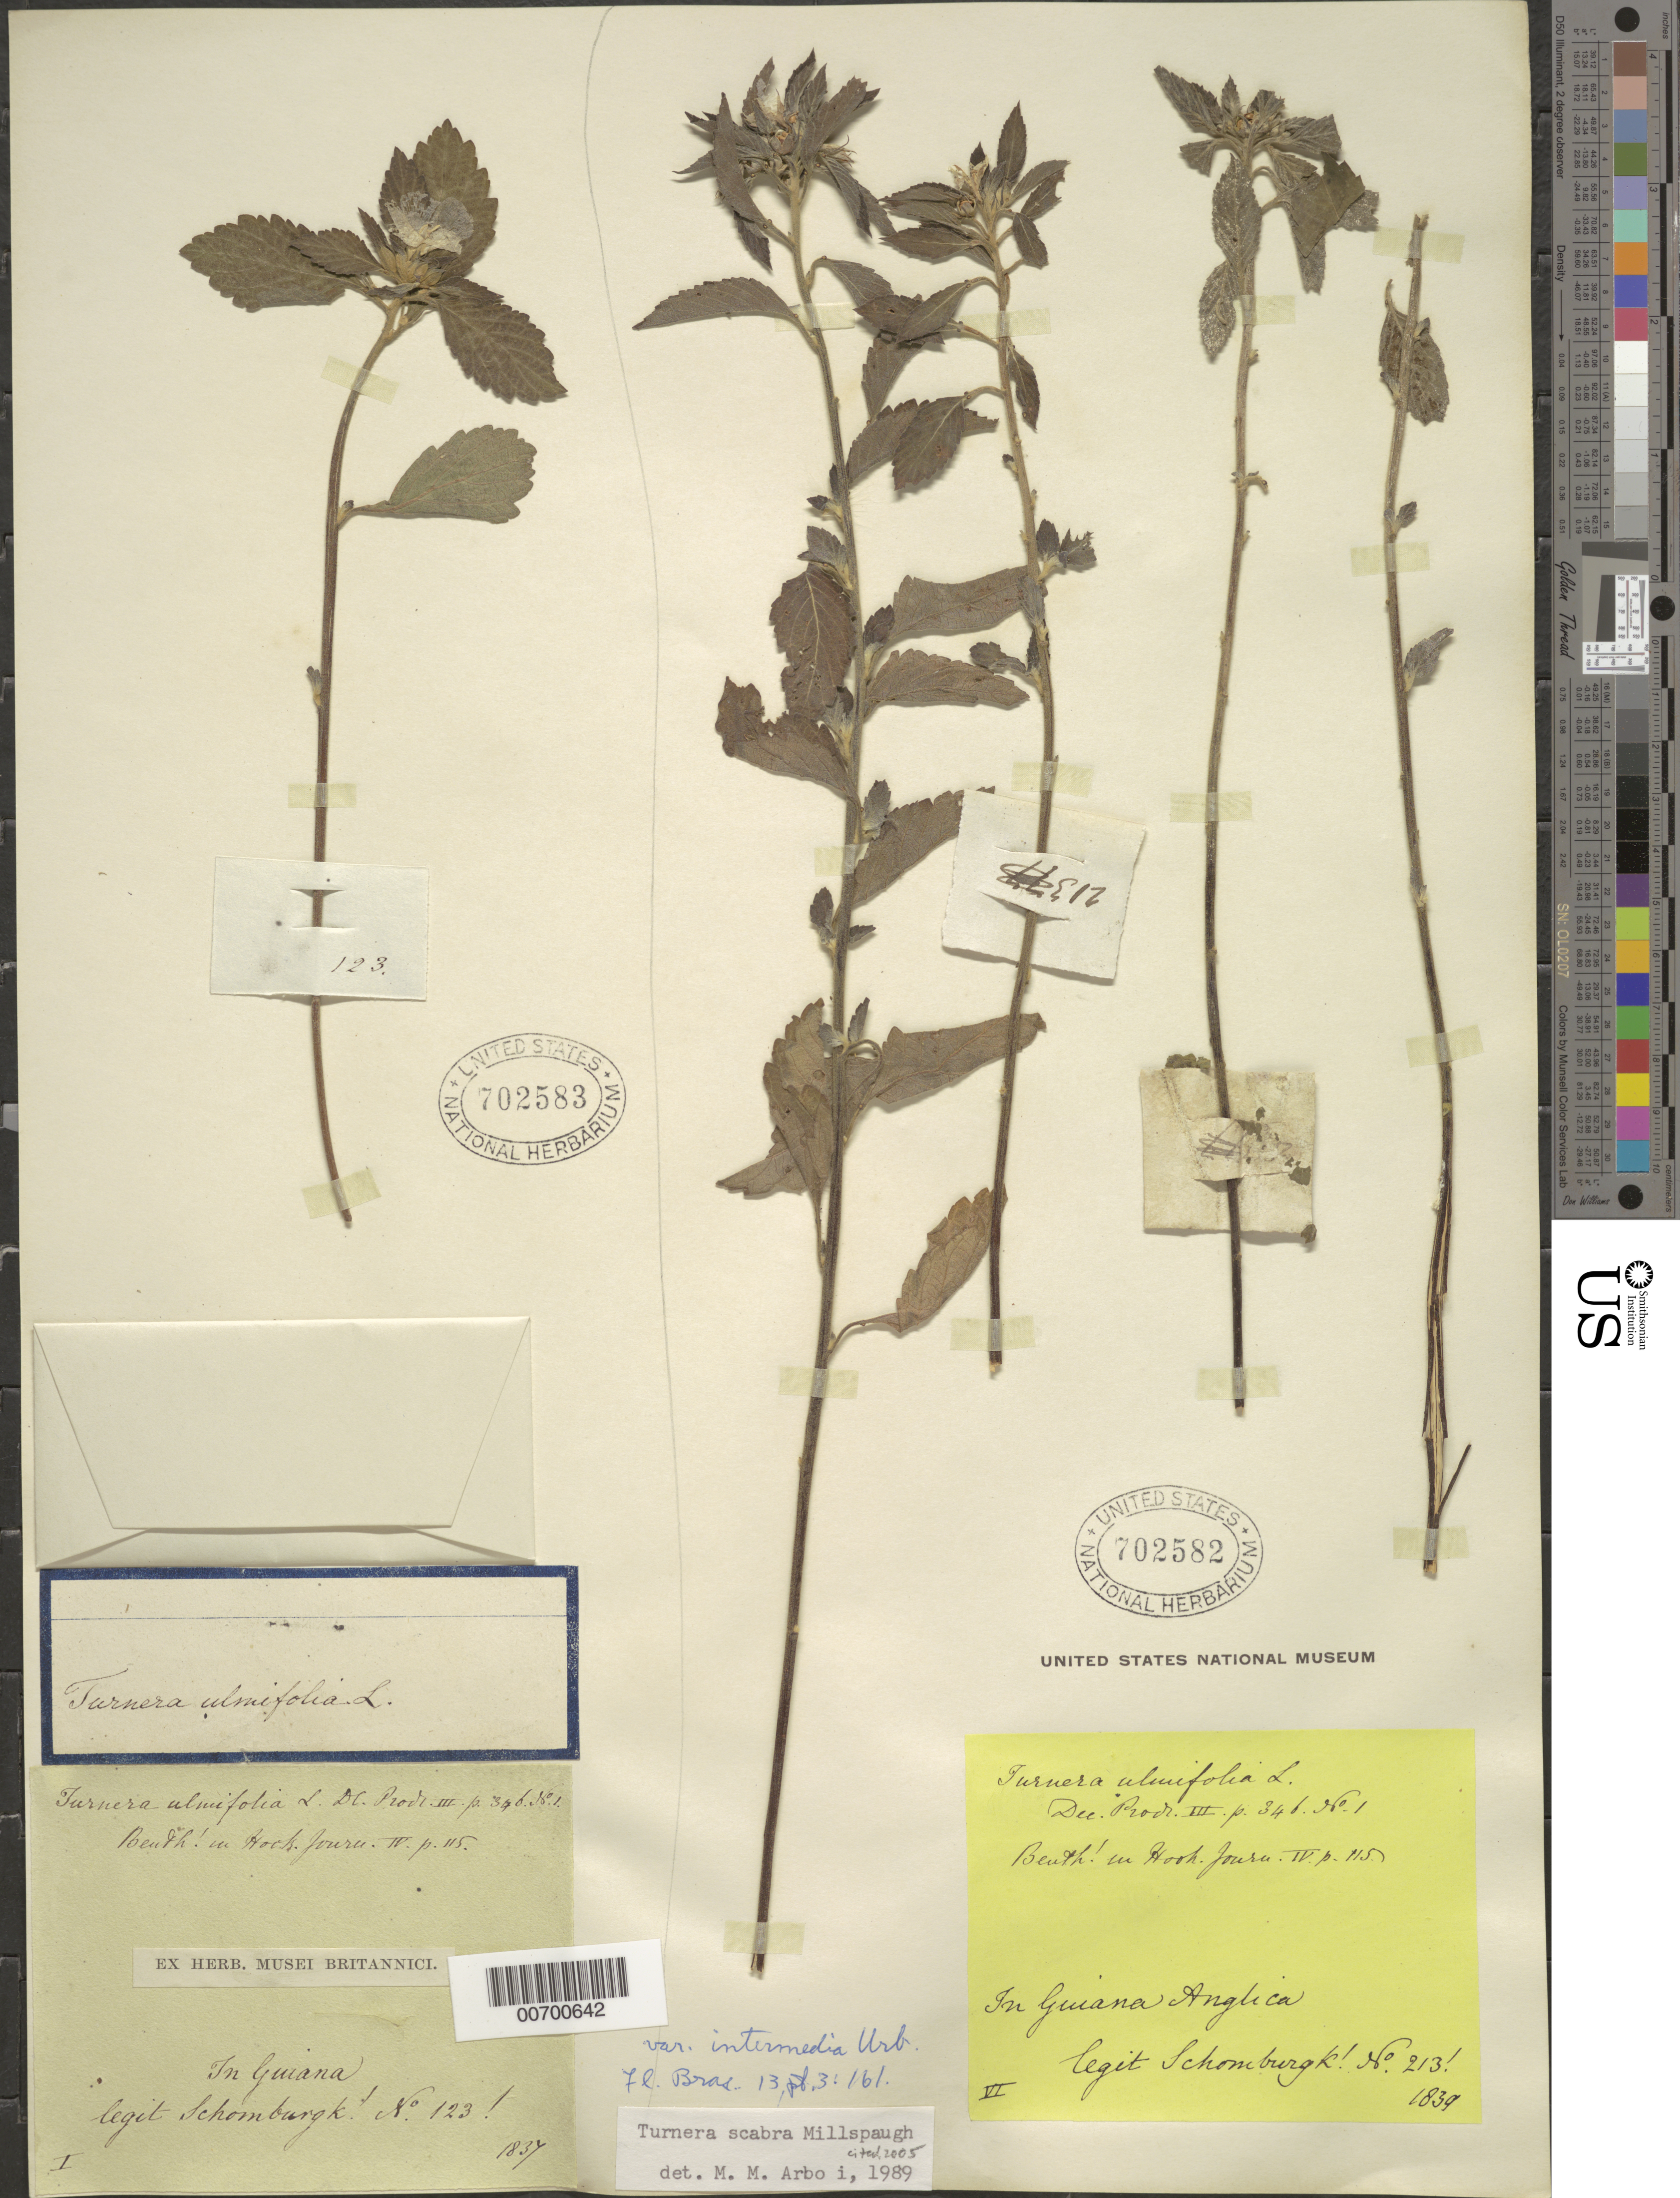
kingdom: Plantae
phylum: Tracheophyta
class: Magnoliopsida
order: Malpighiales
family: Turneraceae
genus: Turnera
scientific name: Turnera scabra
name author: Millsp.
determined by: Arbo, M. M.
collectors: R. H. Schomburgk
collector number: I 213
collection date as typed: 1837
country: Guyana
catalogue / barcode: US 702582